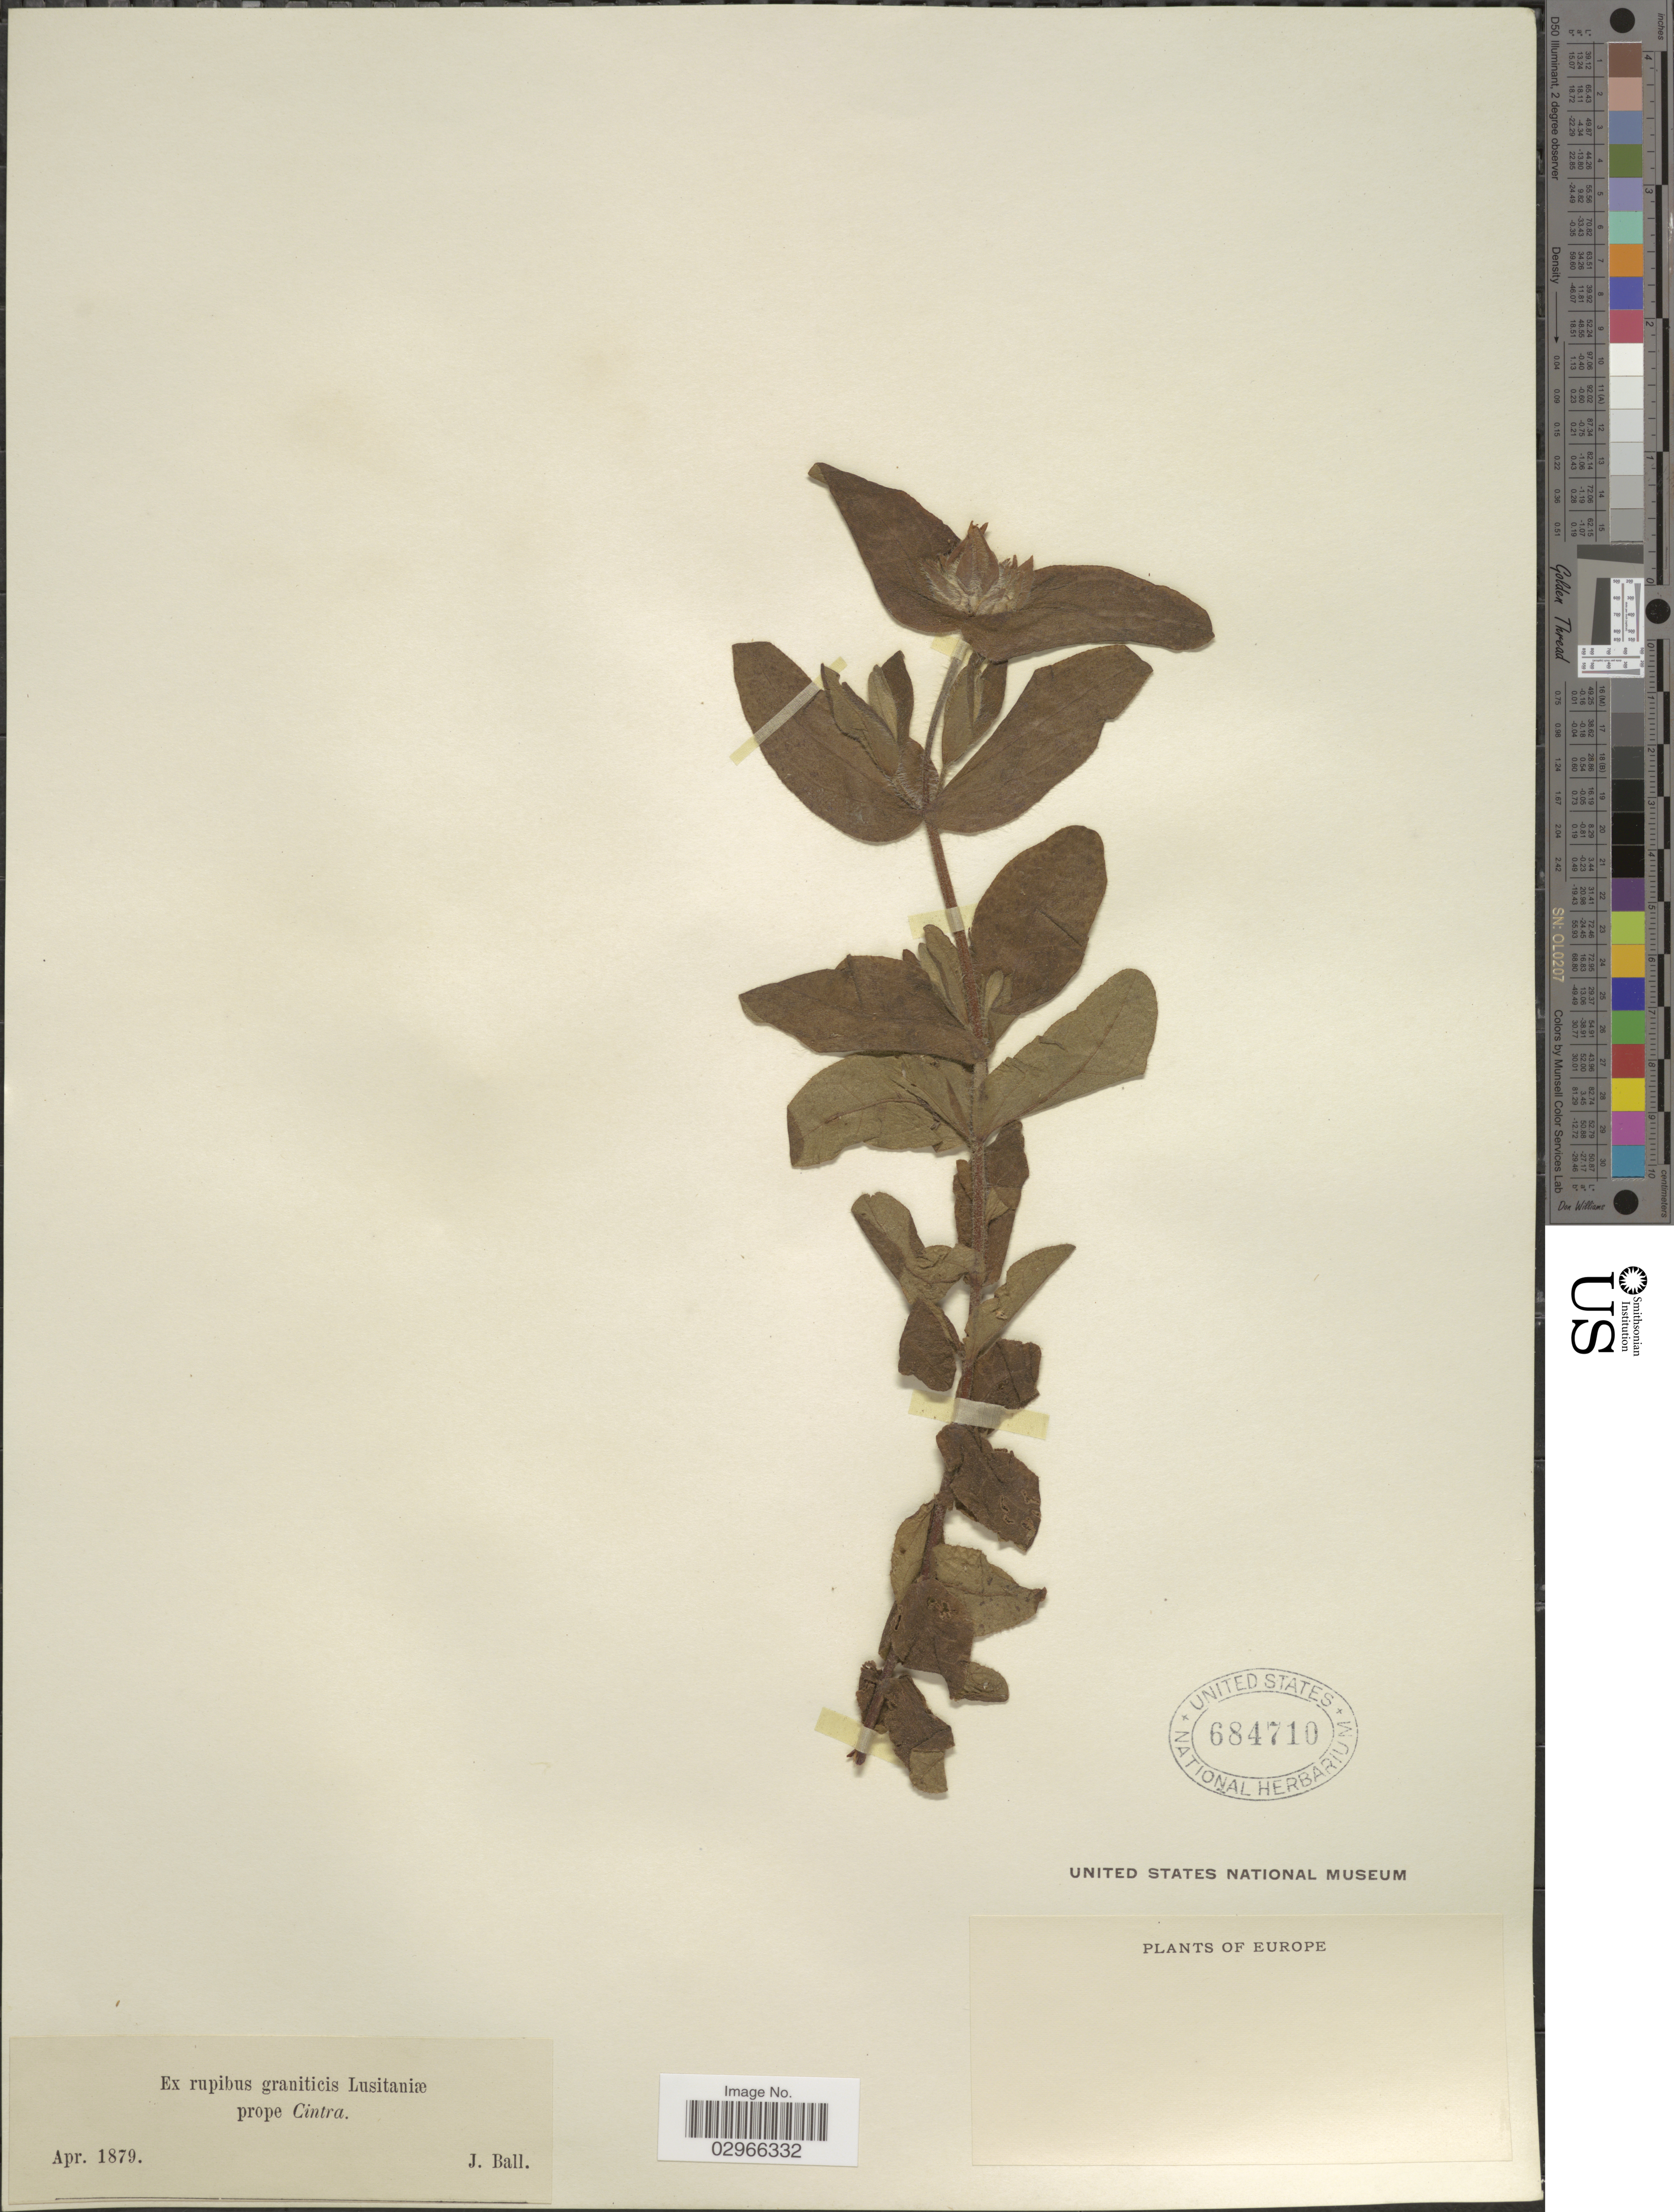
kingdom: Plantae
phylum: Tracheophyta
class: Magnoliopsida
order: Malvales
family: Cistaceae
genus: Cistus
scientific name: Cistus sp.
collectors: J. Ball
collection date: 1879-04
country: Portugal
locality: Ex rupibus graniticis Lustiniæ prope Cintra.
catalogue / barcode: US 684710